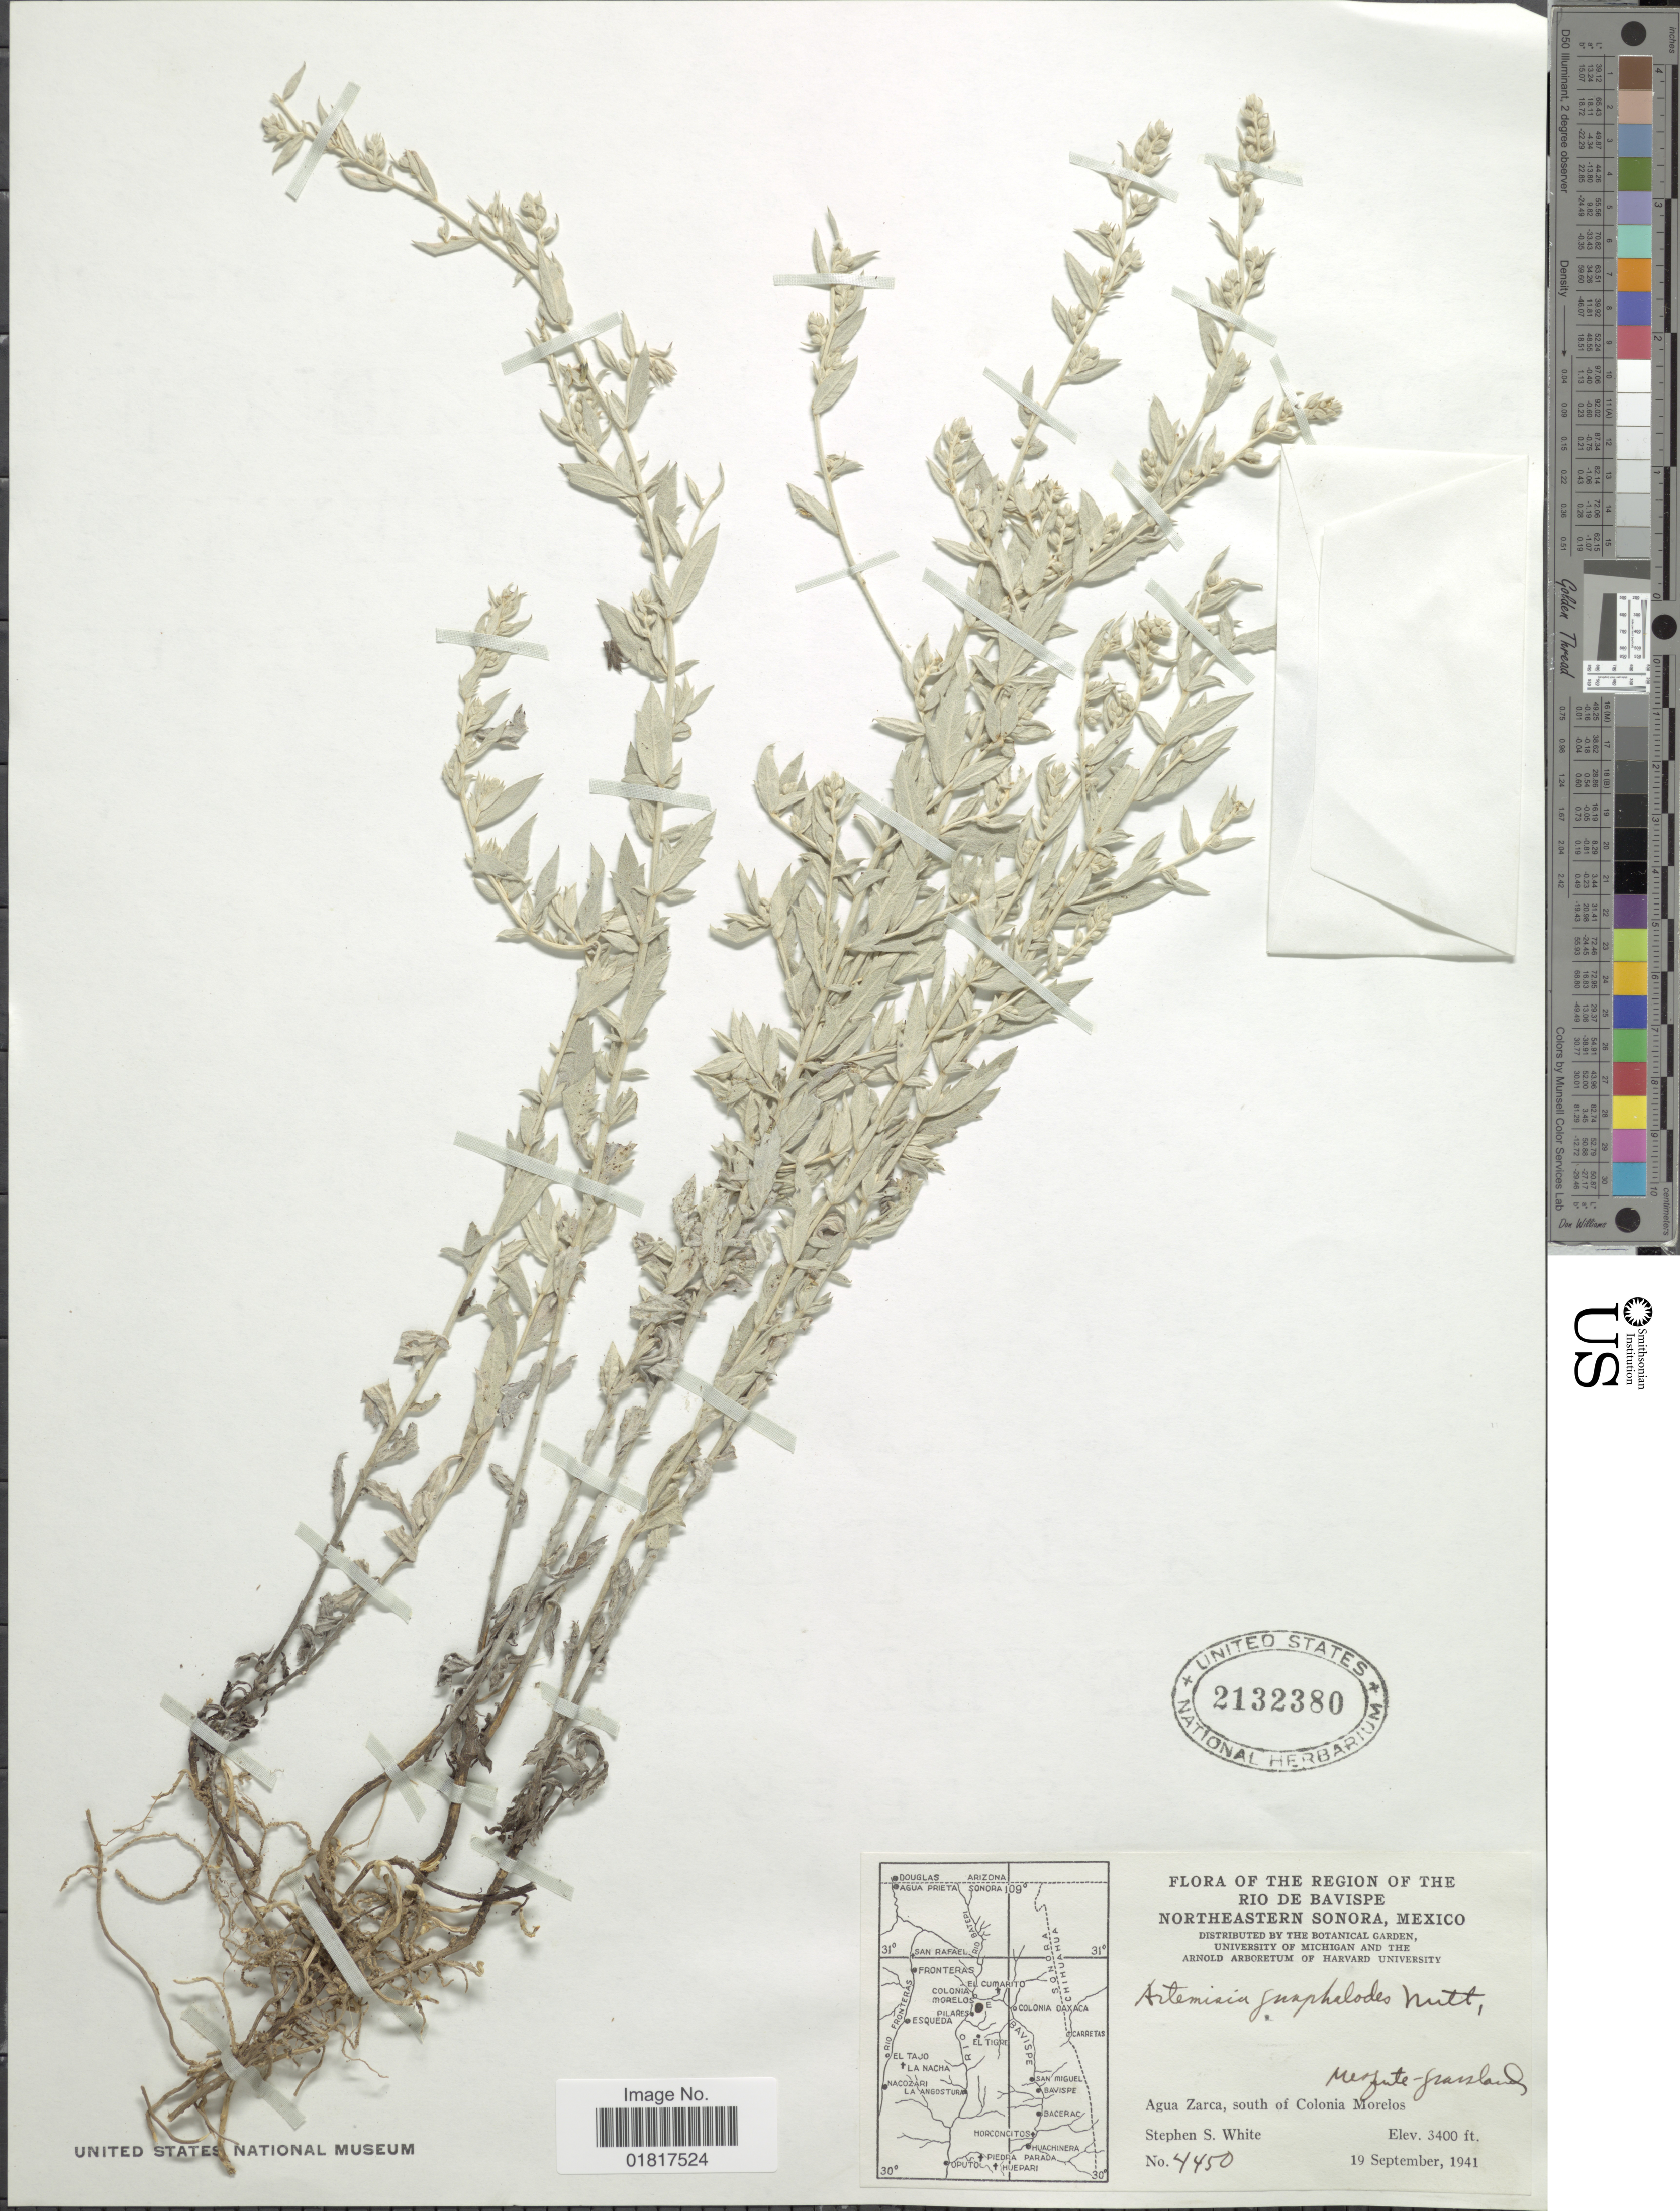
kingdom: Plantae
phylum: Tracheophyta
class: Magnoliopsida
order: Asterales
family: Asteraceae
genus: Artemisia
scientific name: Artemisia gnaphaloides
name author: Nutt.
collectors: S. S. White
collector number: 4450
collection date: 1941-09-19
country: Mexico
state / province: Sonora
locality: The Region of the Rio de Bavispe Northeastern Sonora, Agua Zarca, south of Colonia Morelos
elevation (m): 1036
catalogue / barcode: US 2132380